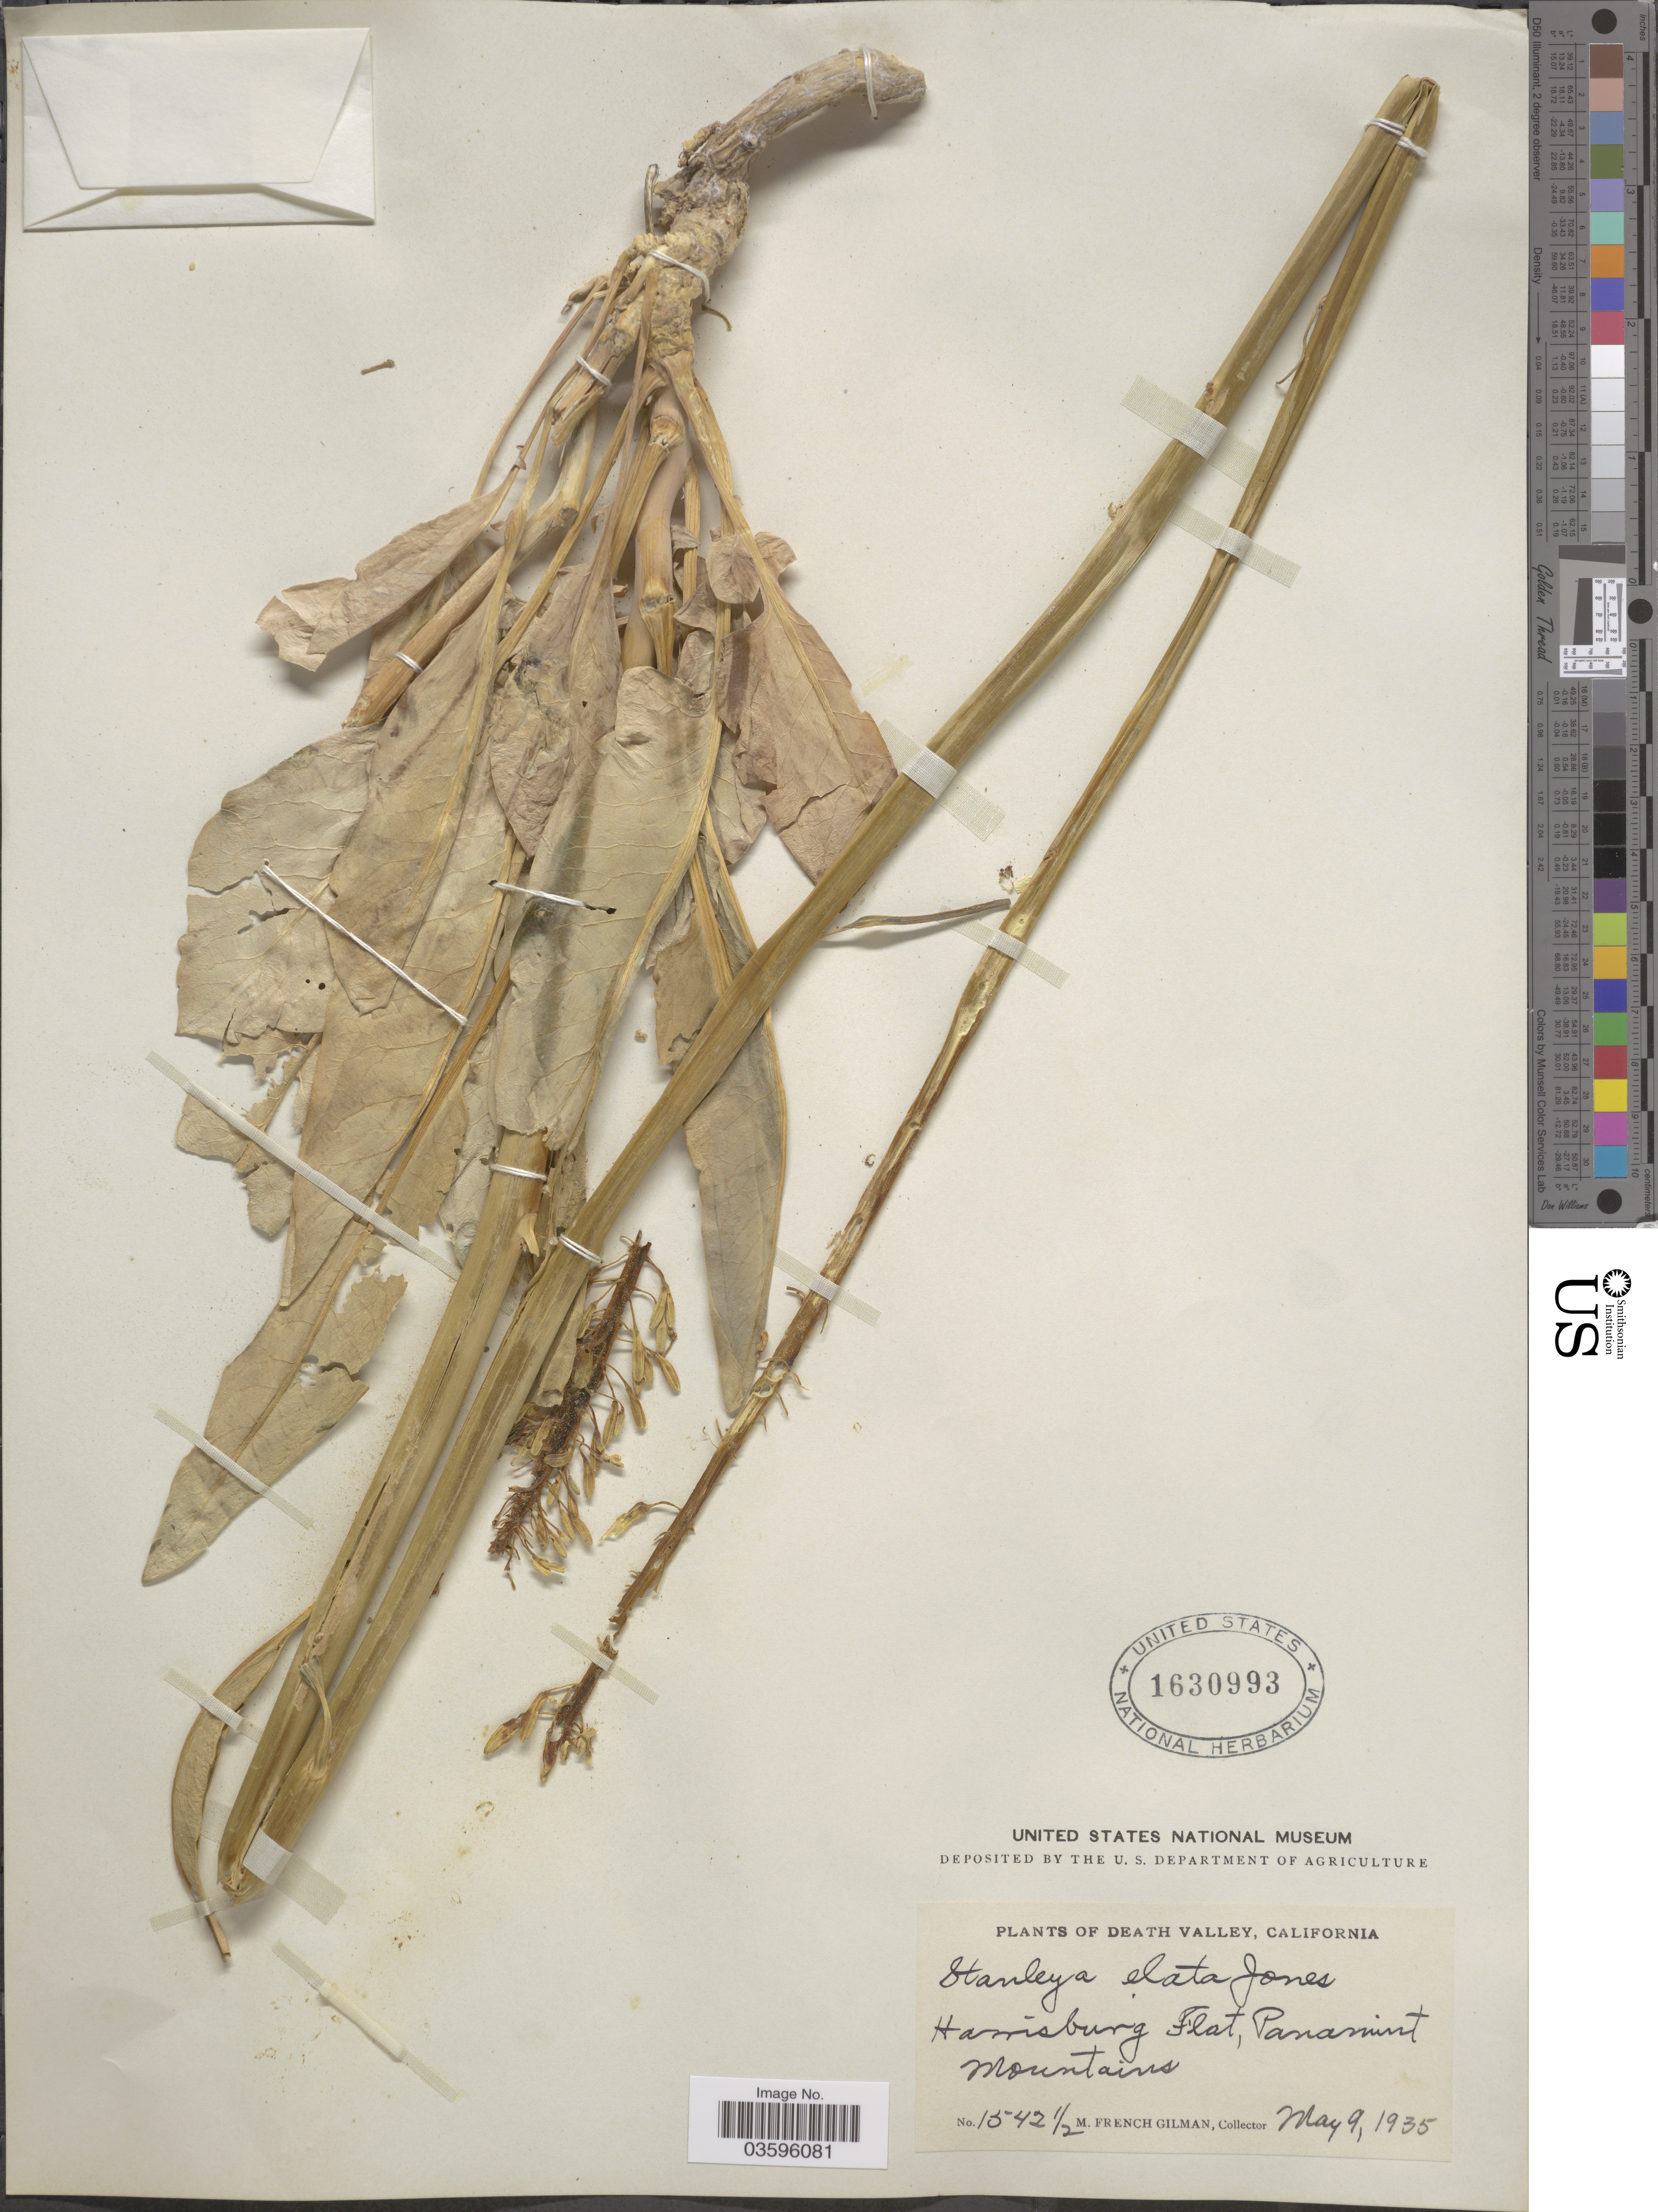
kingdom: Plantae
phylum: Tracheophyta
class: Magnoliopsida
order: Brassicales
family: Brassicaceae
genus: Stanleya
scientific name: Stanleya elata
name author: M.E. Jones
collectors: M. F. Gilman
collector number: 1542½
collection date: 1935-05-09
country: United States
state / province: California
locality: Death Valley. Harrisburg Flat, Panamint Mountains.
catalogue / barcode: US 1630993